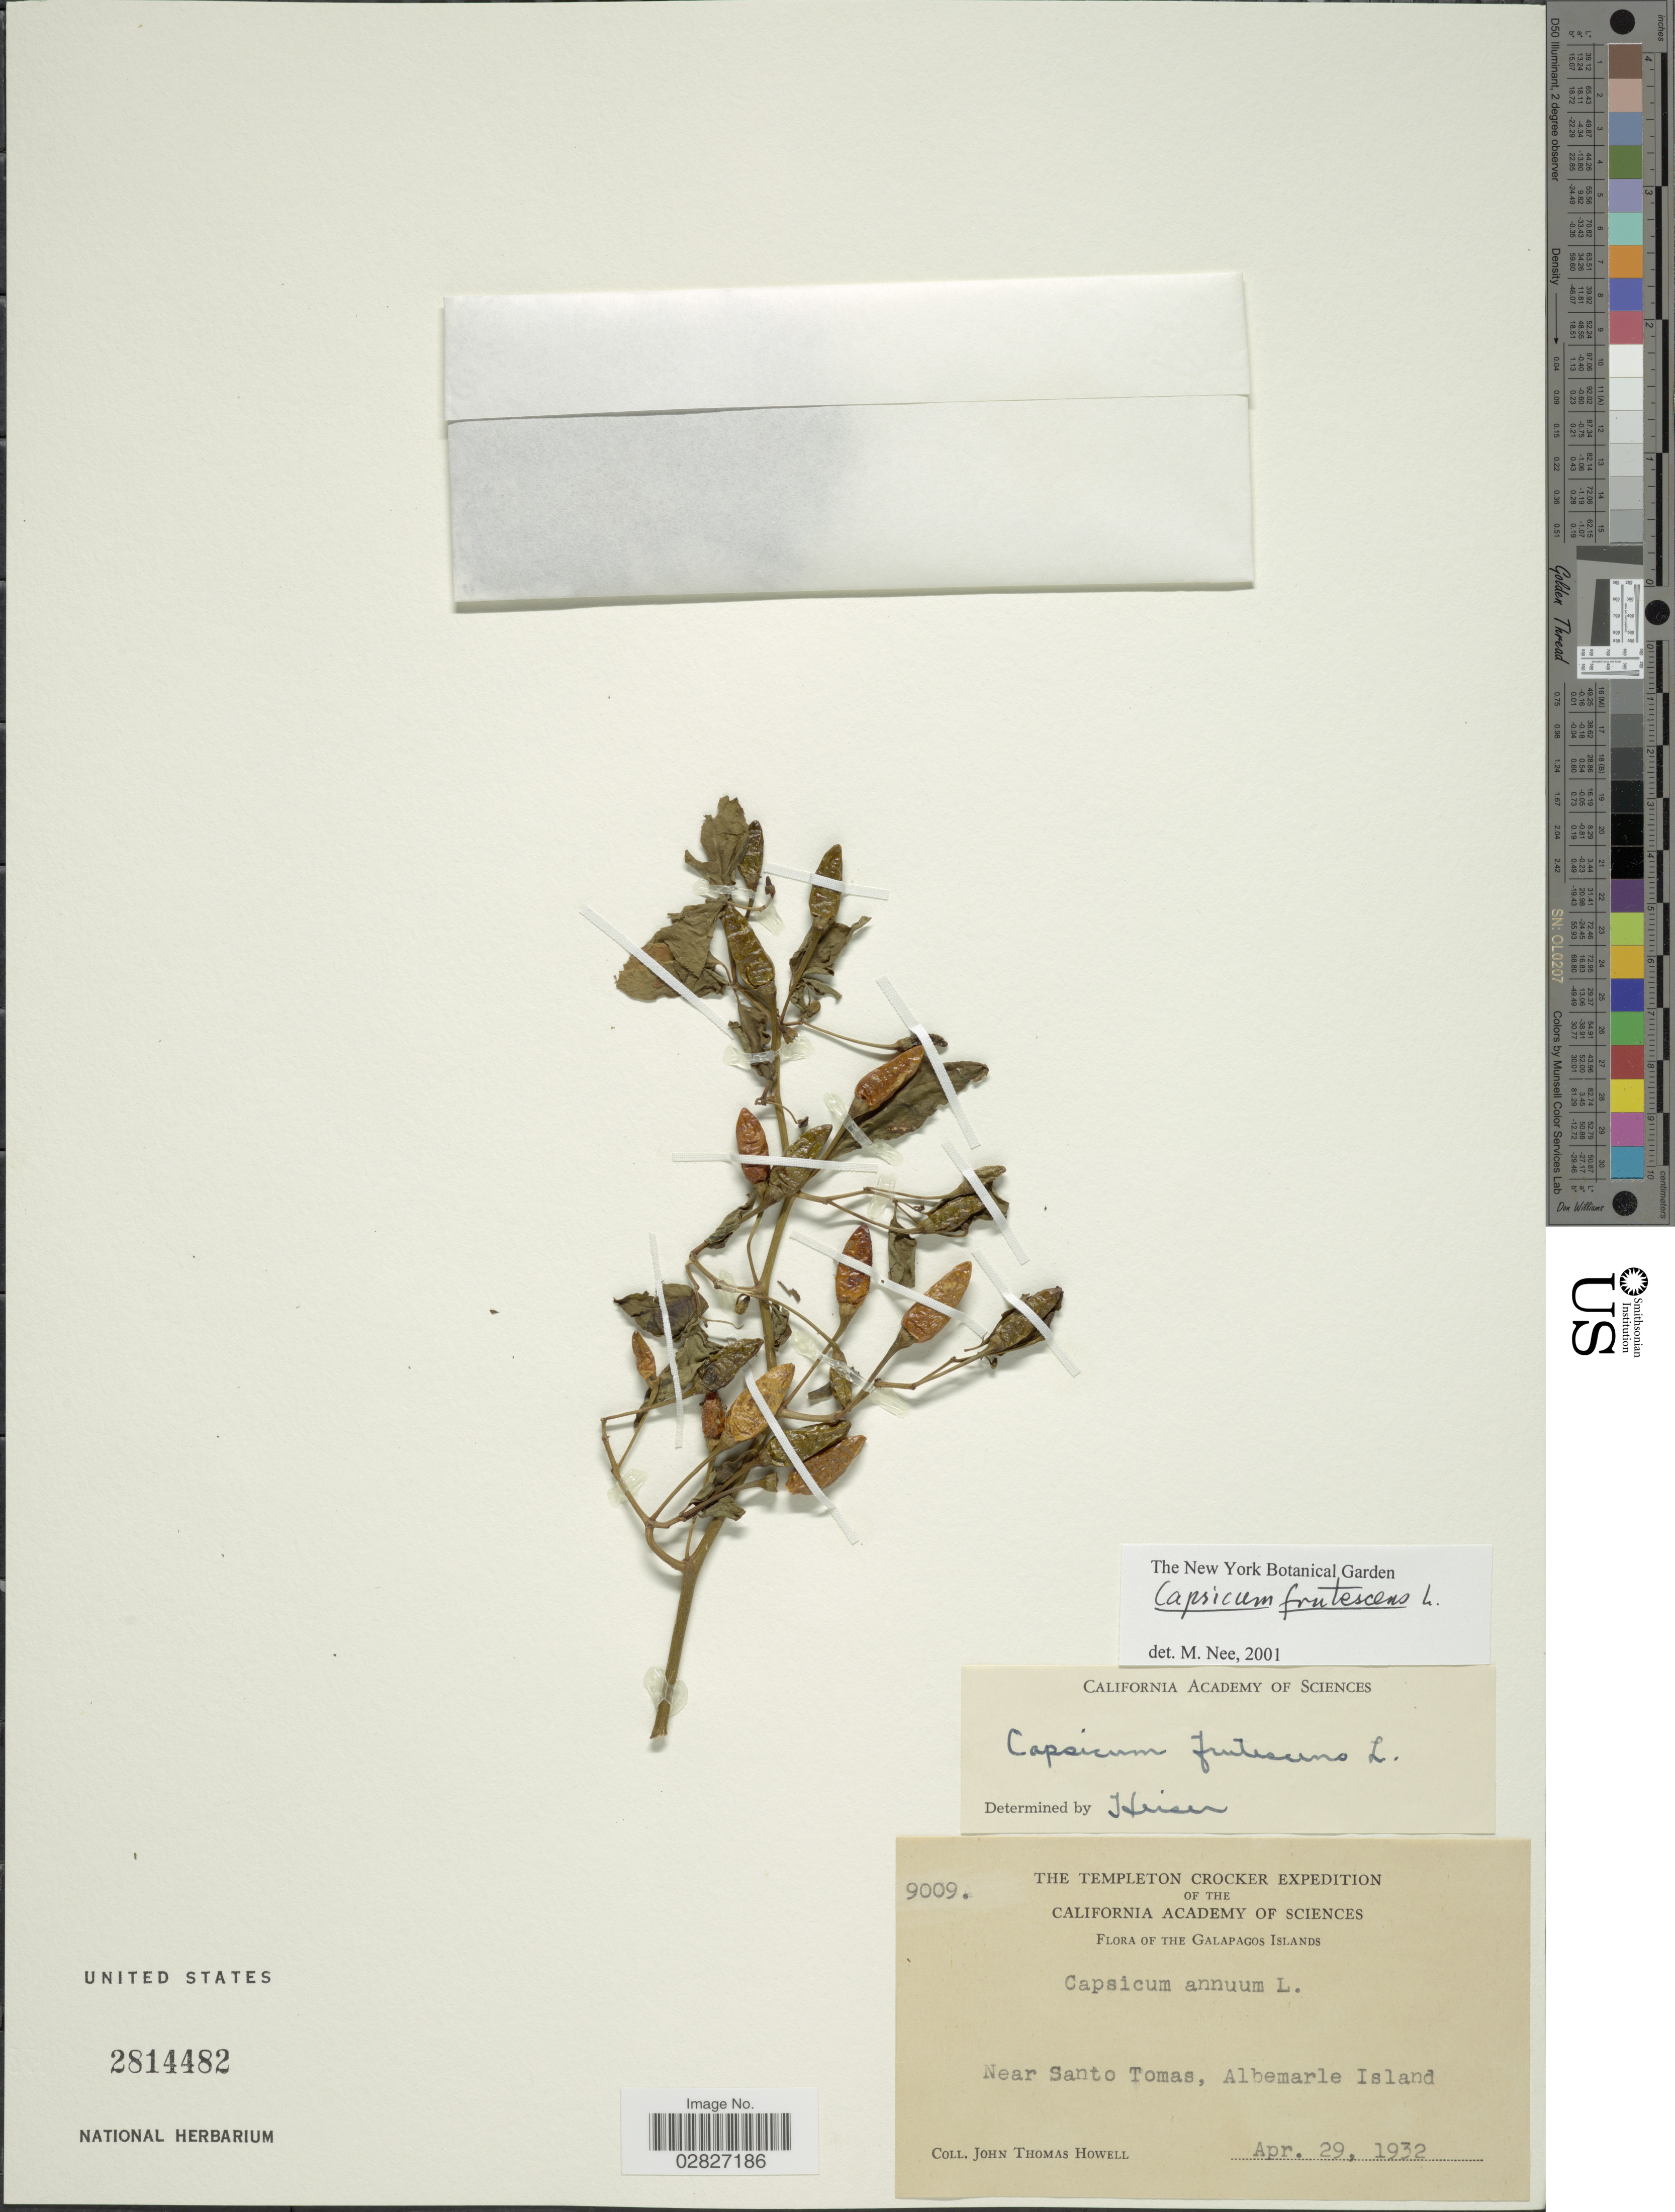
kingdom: Plantae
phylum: Tracheophyta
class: Magnoliopsida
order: Solanales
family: Solanaceae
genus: Capsicum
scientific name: Capsicum frutescens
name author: L.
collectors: J. T. Howell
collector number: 9009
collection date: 1932-04-29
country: Ecuador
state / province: Colón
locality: Galapagos Islands, Near Santo Tomas, Albemarle Island.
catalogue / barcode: US 2814482